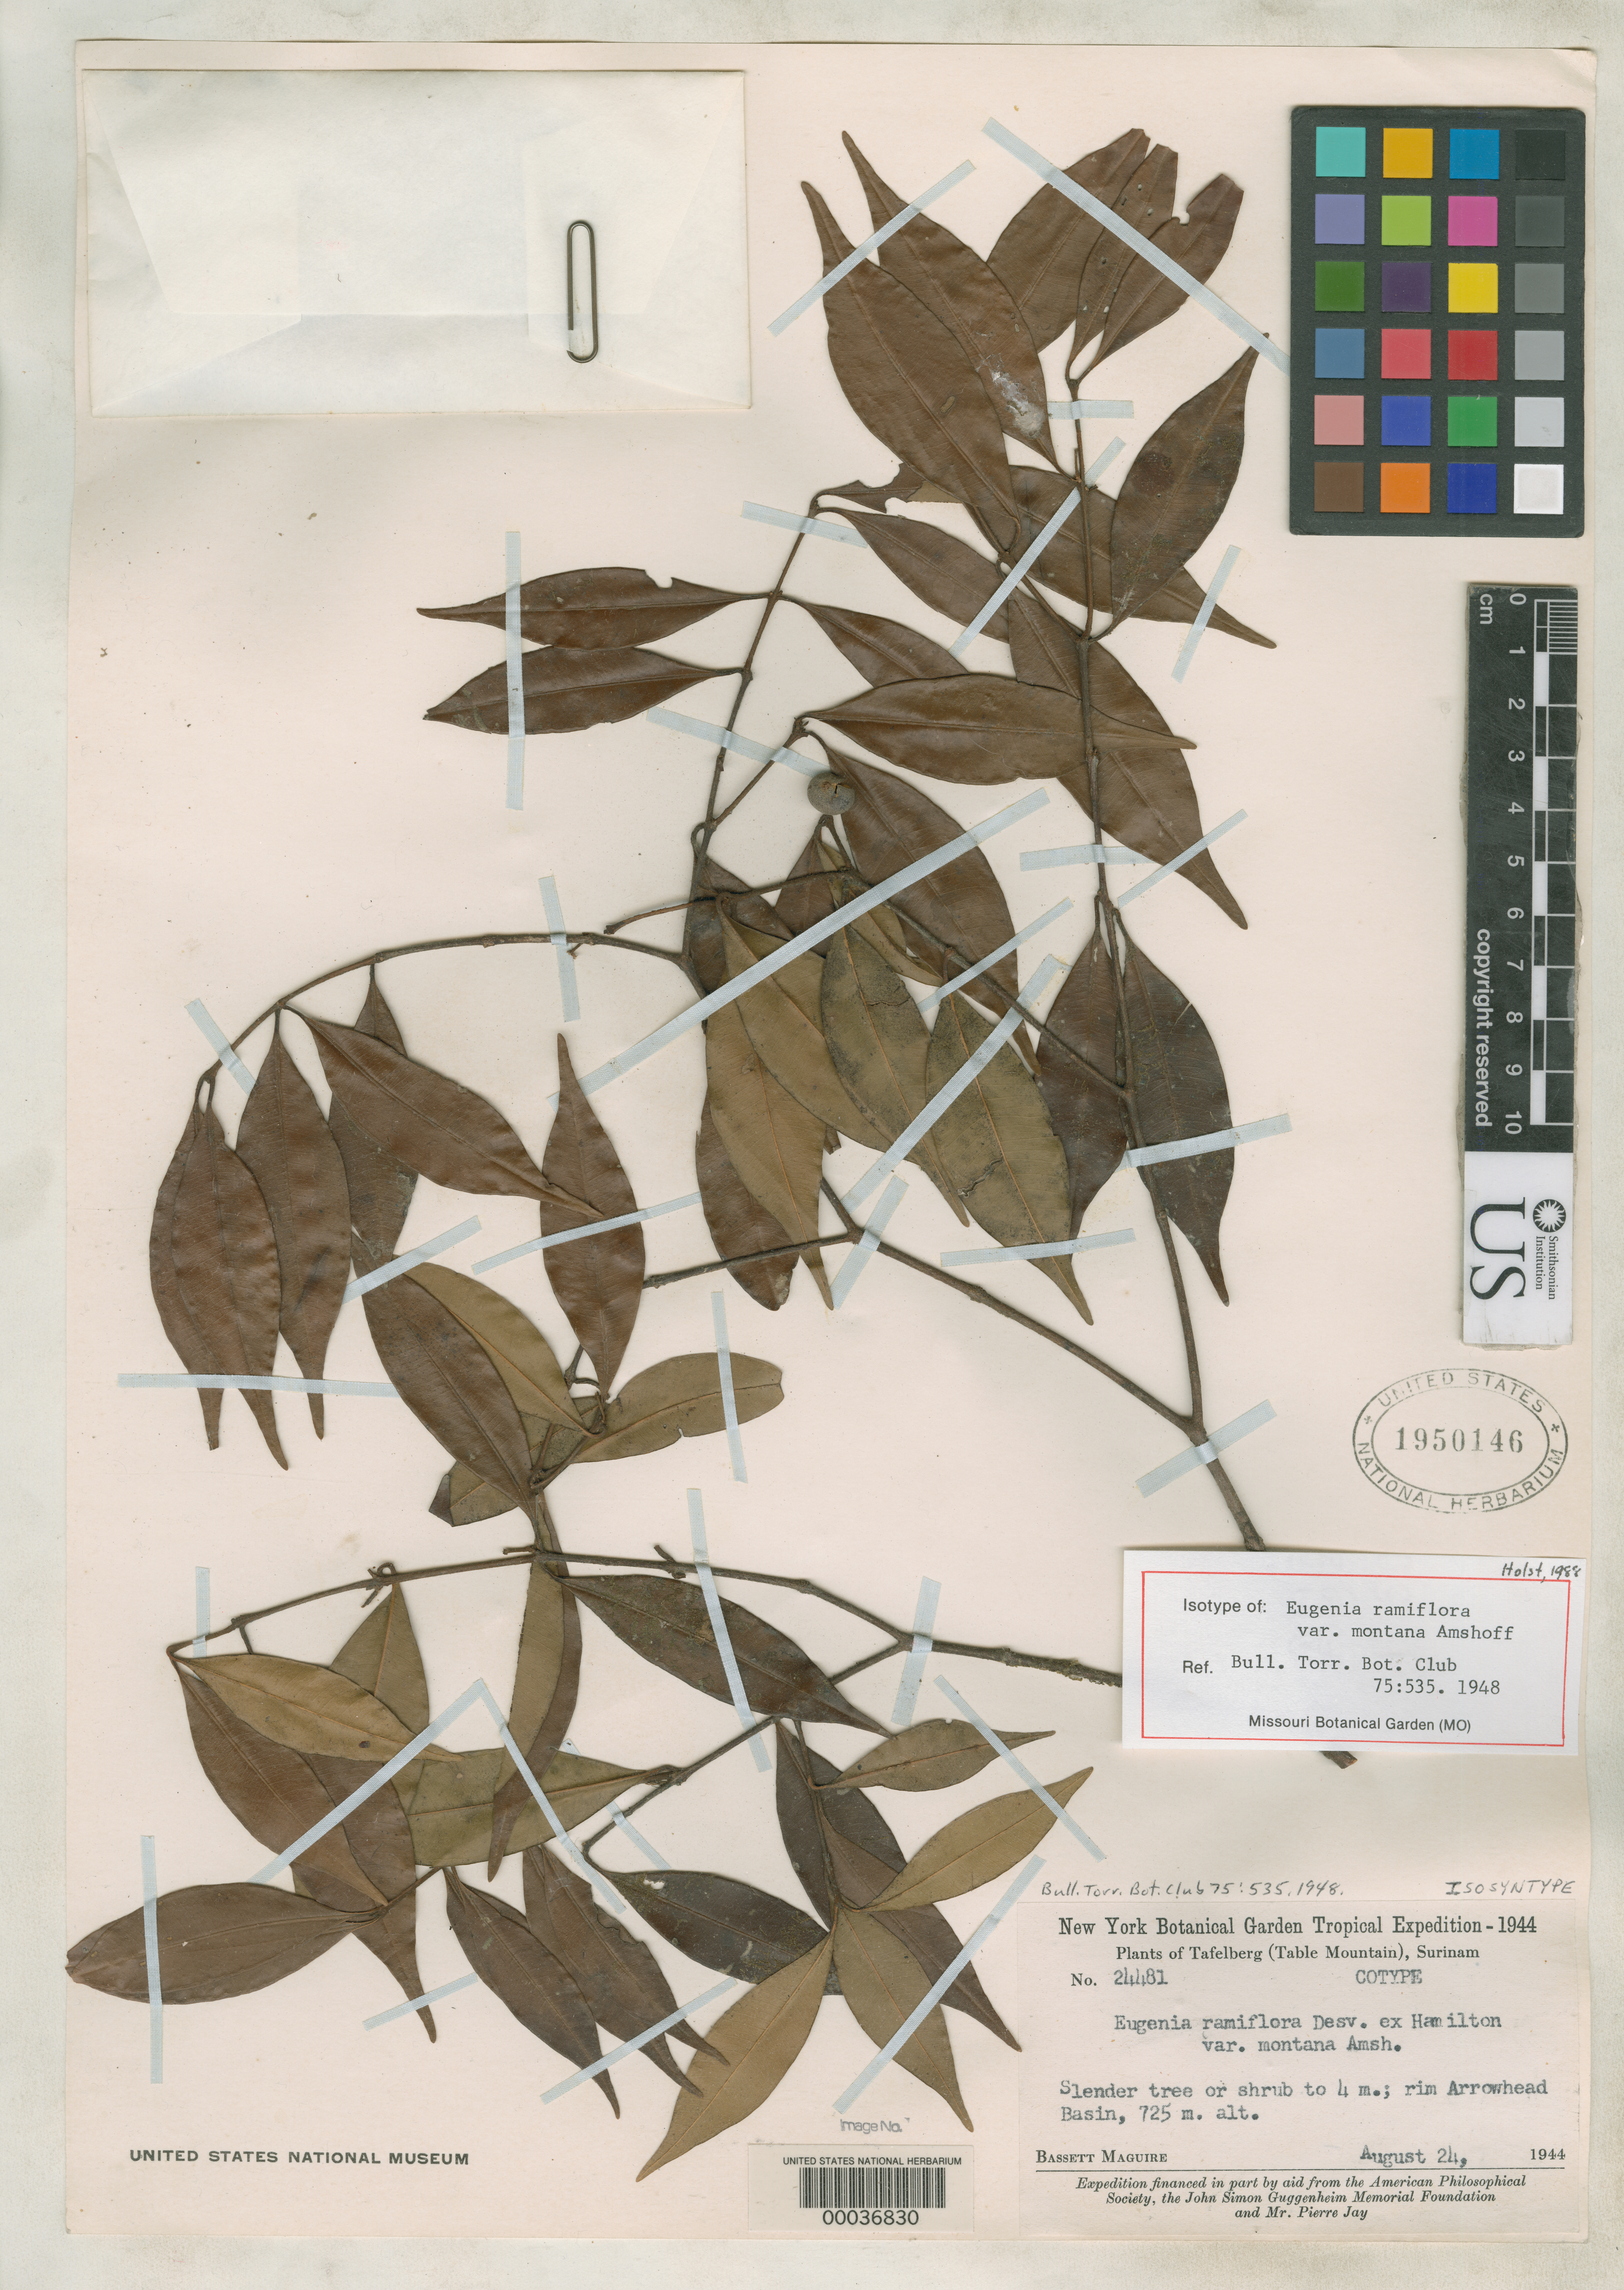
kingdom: Plantae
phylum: Tracheophyta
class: Magnoliopsida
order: Myrtales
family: Myrtaceae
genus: Eugenia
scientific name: Eugenia ramiflora var. montana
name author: Amshoff in Maguire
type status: Isosyntype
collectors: B. Maguire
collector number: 24481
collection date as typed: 24 Aug 1944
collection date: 1944-08-24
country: Suriname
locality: Tafelberg (Table Mountain), rim of Arrowhead Basin.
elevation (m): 725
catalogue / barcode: US 1950146